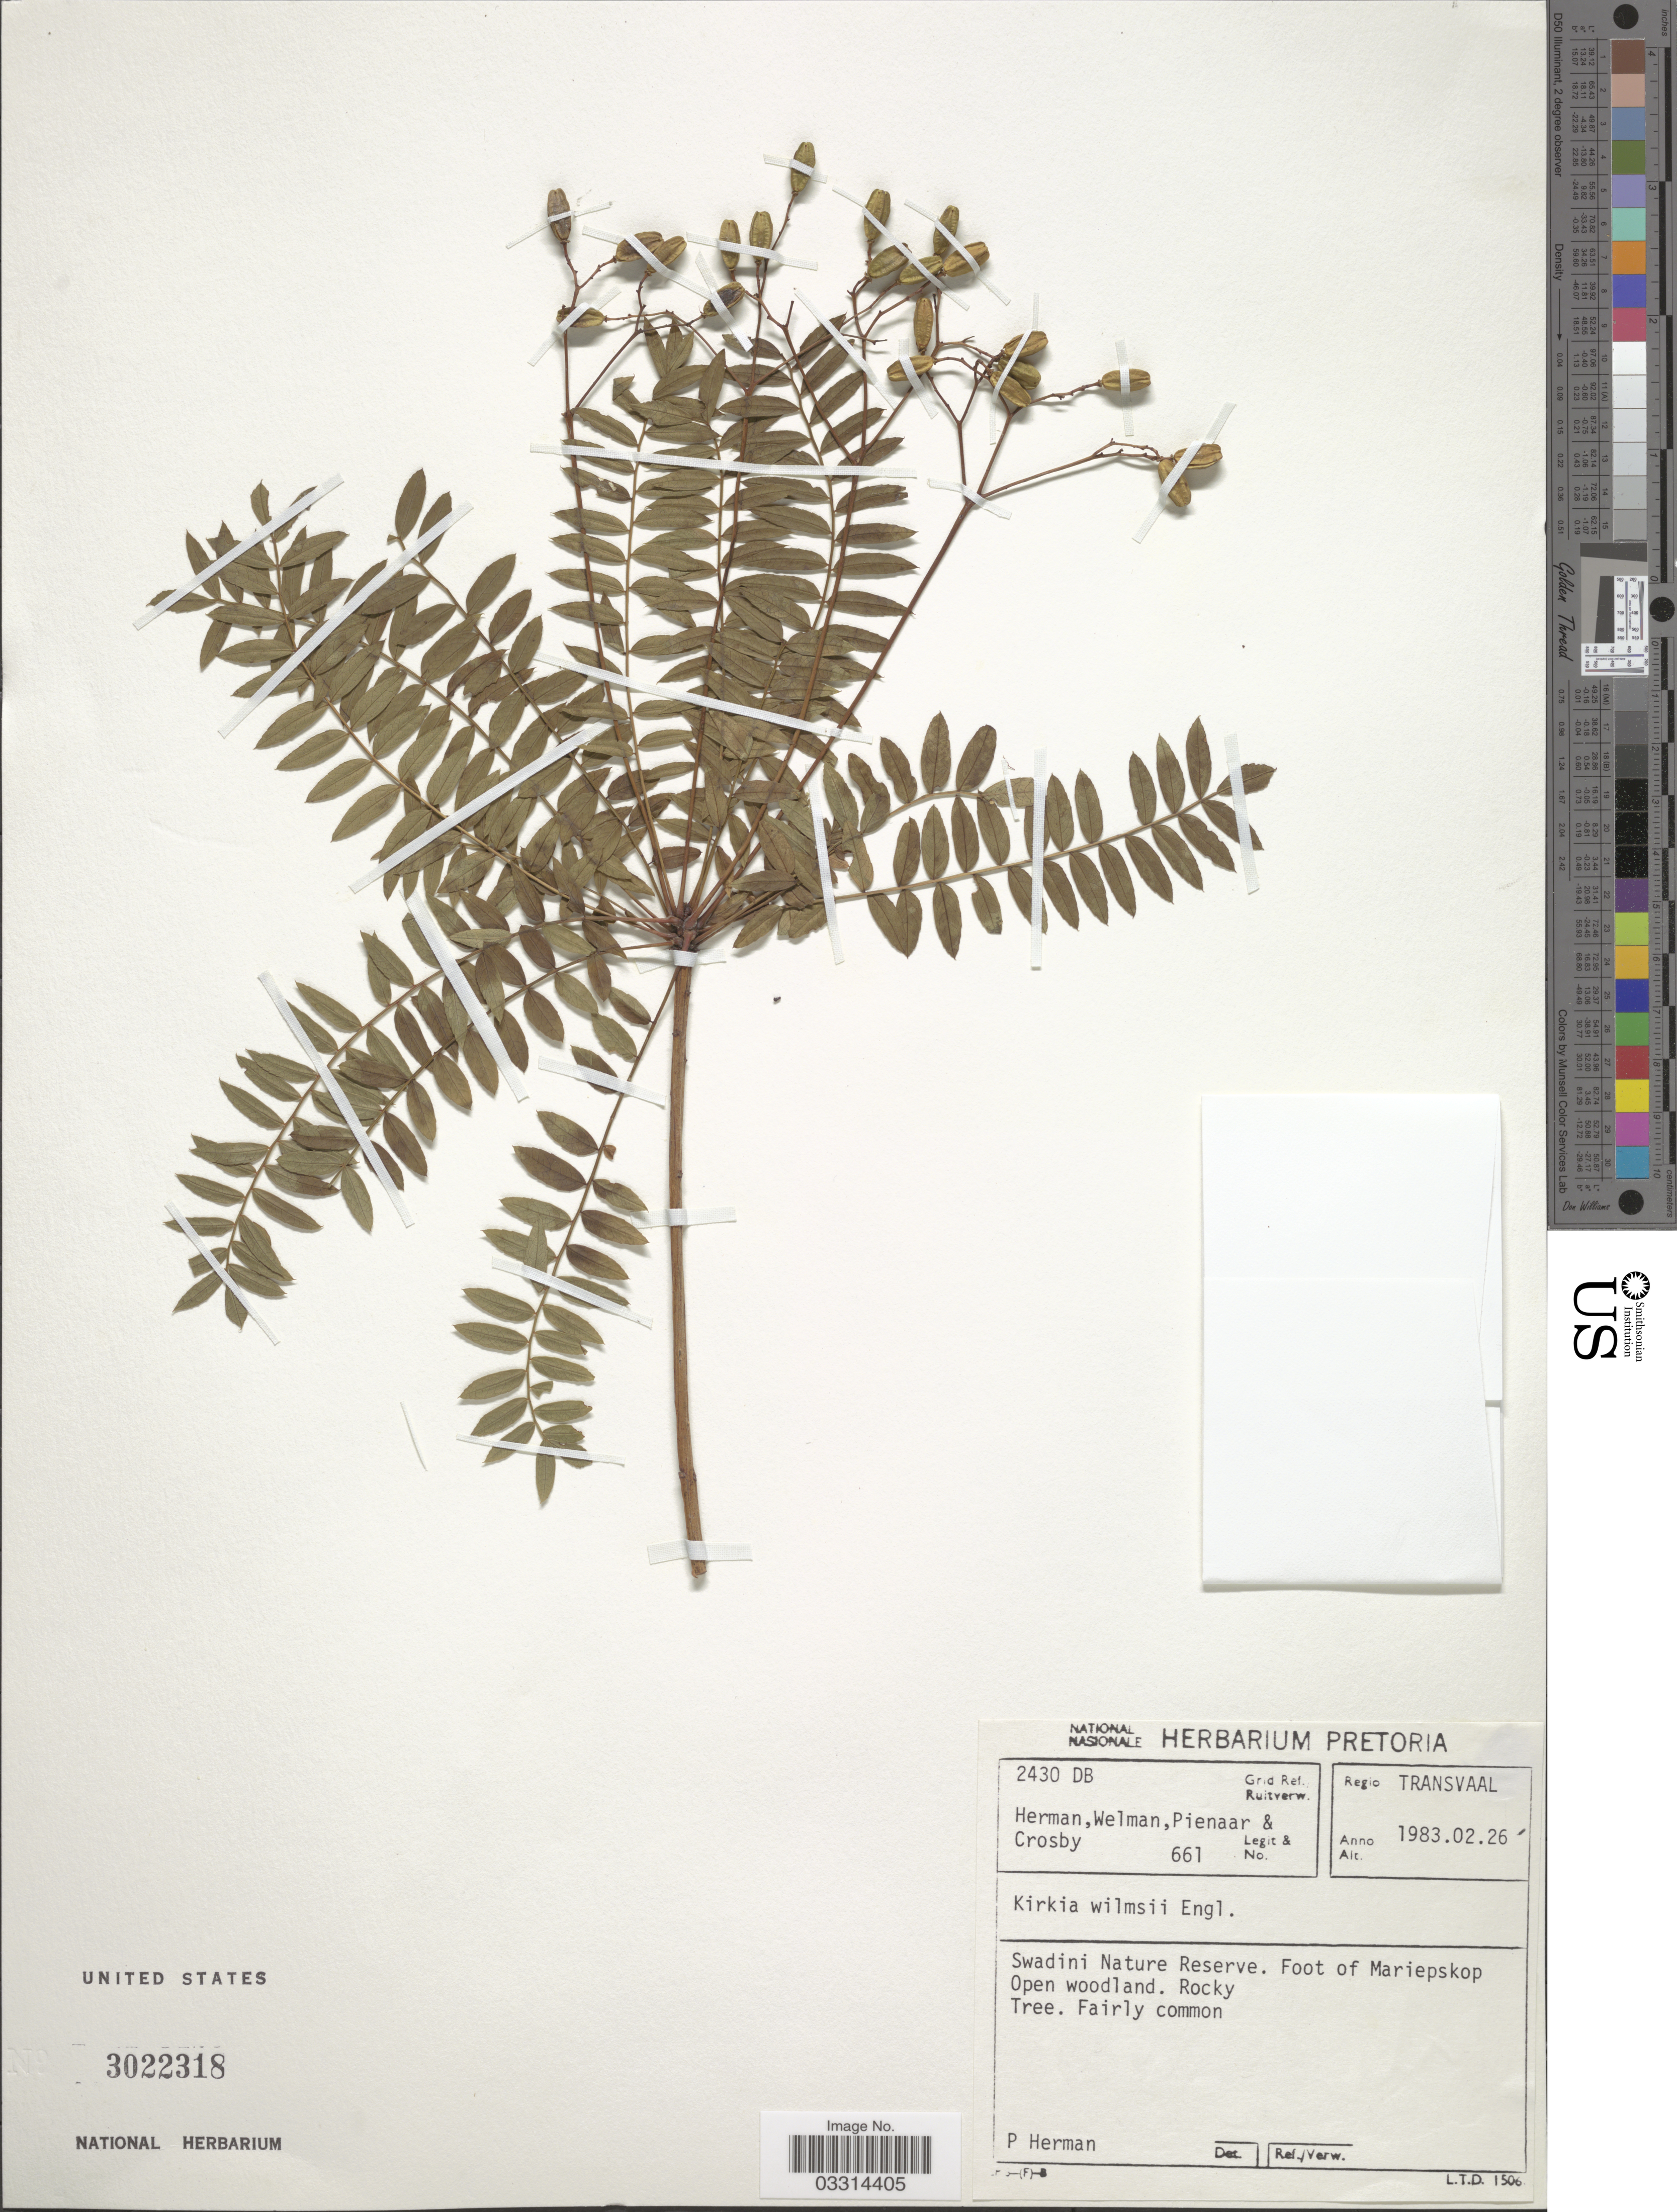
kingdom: Plantae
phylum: Tracheophyta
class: Magnoliopsida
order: Sapindales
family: Kirkiaceae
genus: Kirkia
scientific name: Kirkia wilmsii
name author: Engl.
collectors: -. Herman, Welman, Pienaar & -- Crosby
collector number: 661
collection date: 1983-02-26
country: South Africa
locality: Regio Transvaal. Grid Ref./Ruitverw. 2430 DB. Swadini Nature Reserve. Foot of Mariepskop.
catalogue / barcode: US 3022318